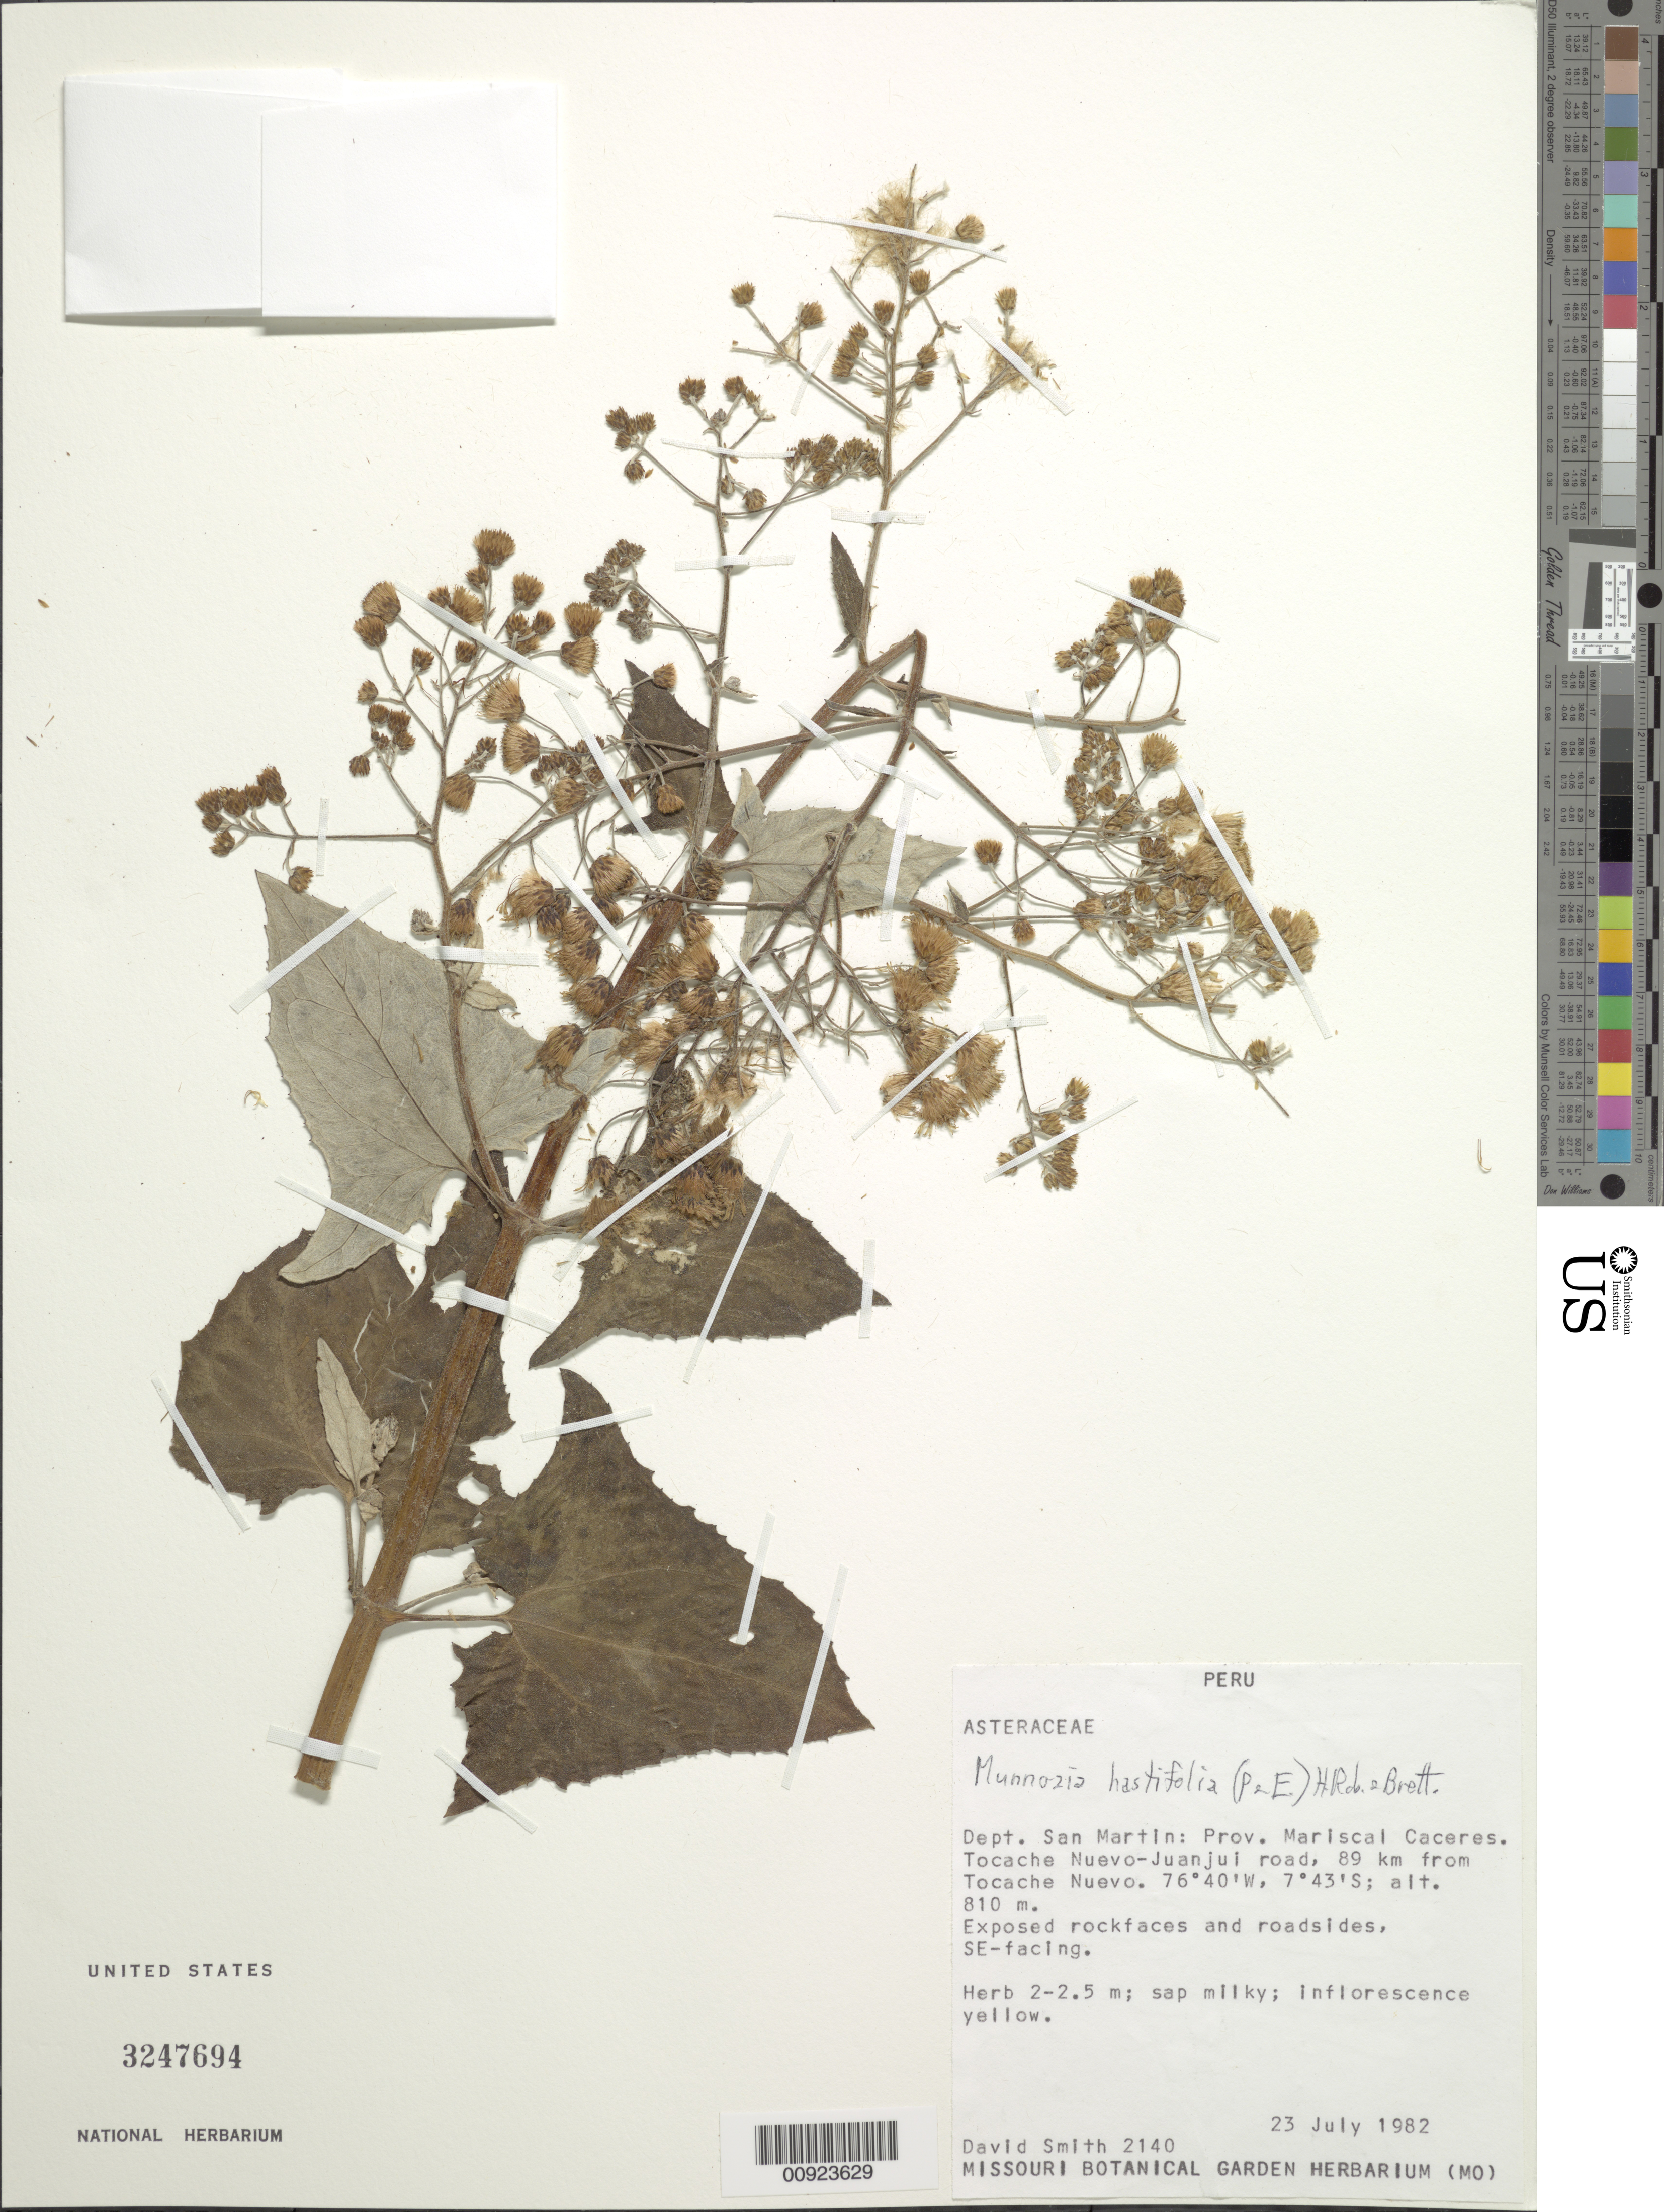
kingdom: Plantae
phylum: Tracheophyta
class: Magnoliopsida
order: Asterales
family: Asteraceae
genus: Munnozia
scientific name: Munnozia hastifolia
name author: (Poepp.) H. Rob. & Brettell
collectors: D. Smith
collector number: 2140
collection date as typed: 23 July 1982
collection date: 1982-07-23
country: Peru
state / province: San Martín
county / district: Mariscal Cáceres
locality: Tocache Nuevo - Juanjui road, 89 km from Tocache Nuevo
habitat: Exposed rockfaces and roadsides, SE-facing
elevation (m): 810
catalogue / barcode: US 3247694